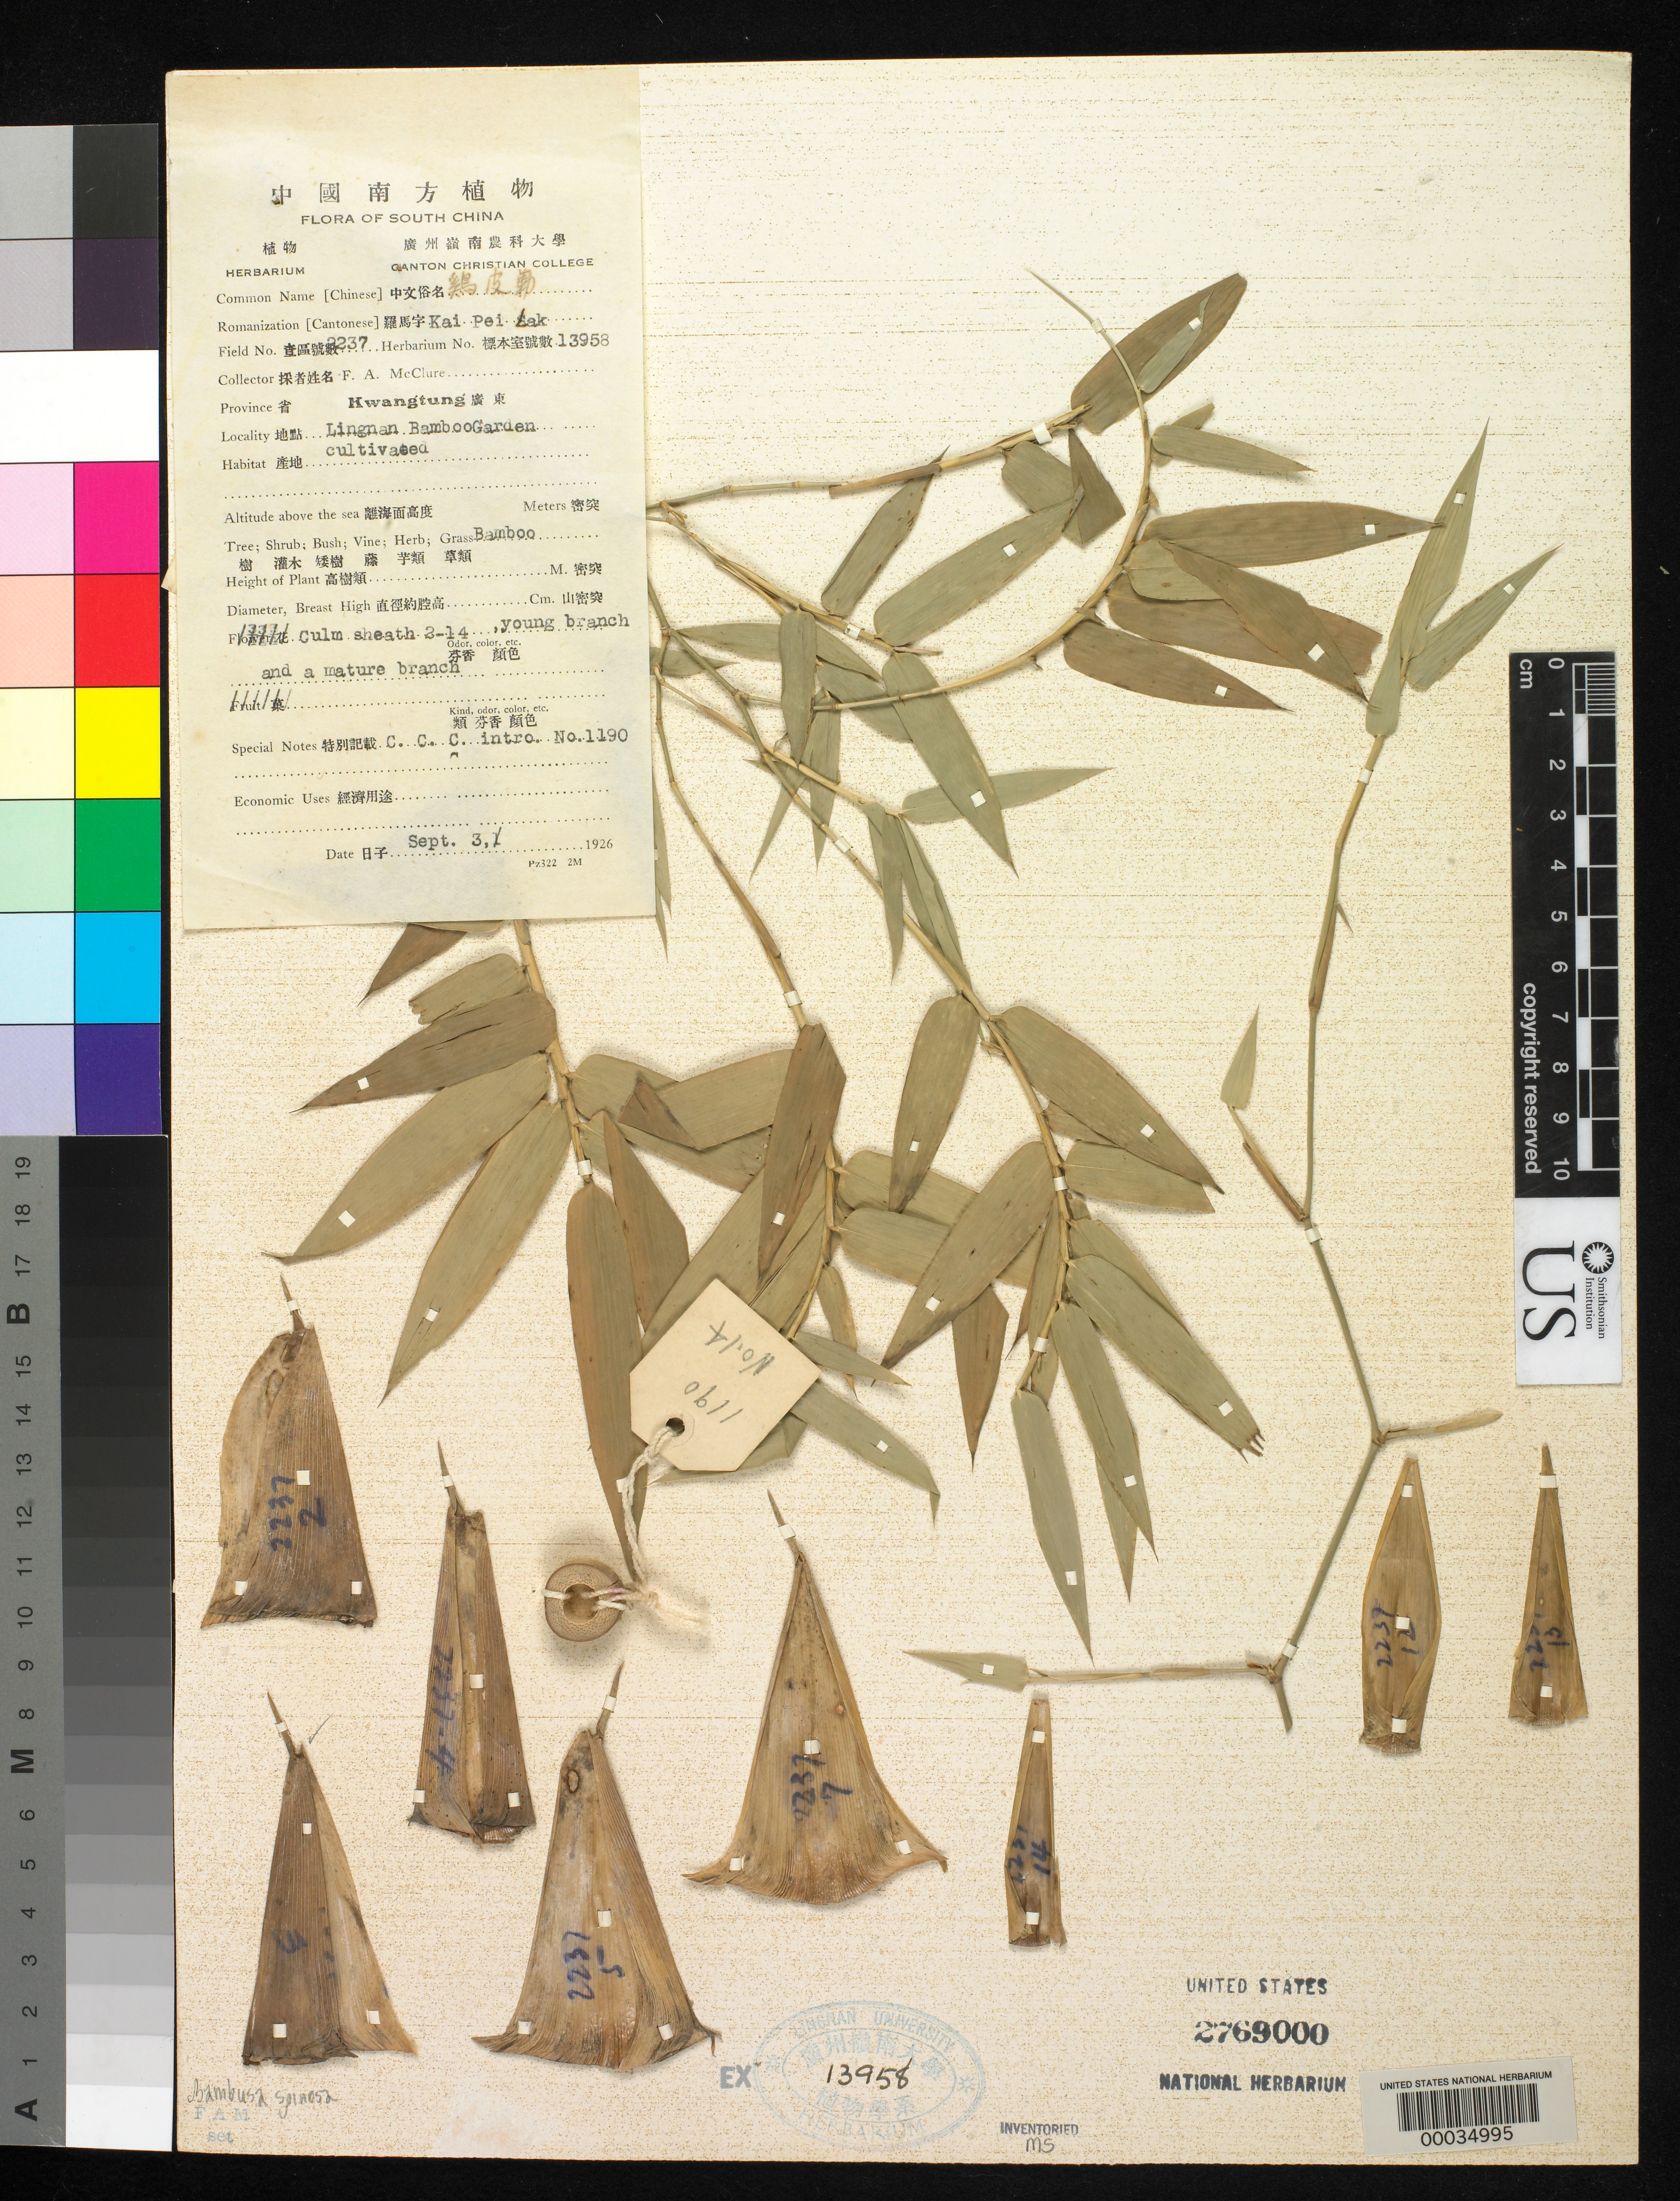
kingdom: Plantae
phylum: Tracheophyta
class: Liliopsida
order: Poales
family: Poaceae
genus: Bambusa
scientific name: Bambusa spinosa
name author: Roxb.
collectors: F. A. McClure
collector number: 2237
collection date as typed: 03 Sep 1926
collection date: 1926-09-03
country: China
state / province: Guangdong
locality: Lingnan universtiy bamboo garden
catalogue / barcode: US 2769000